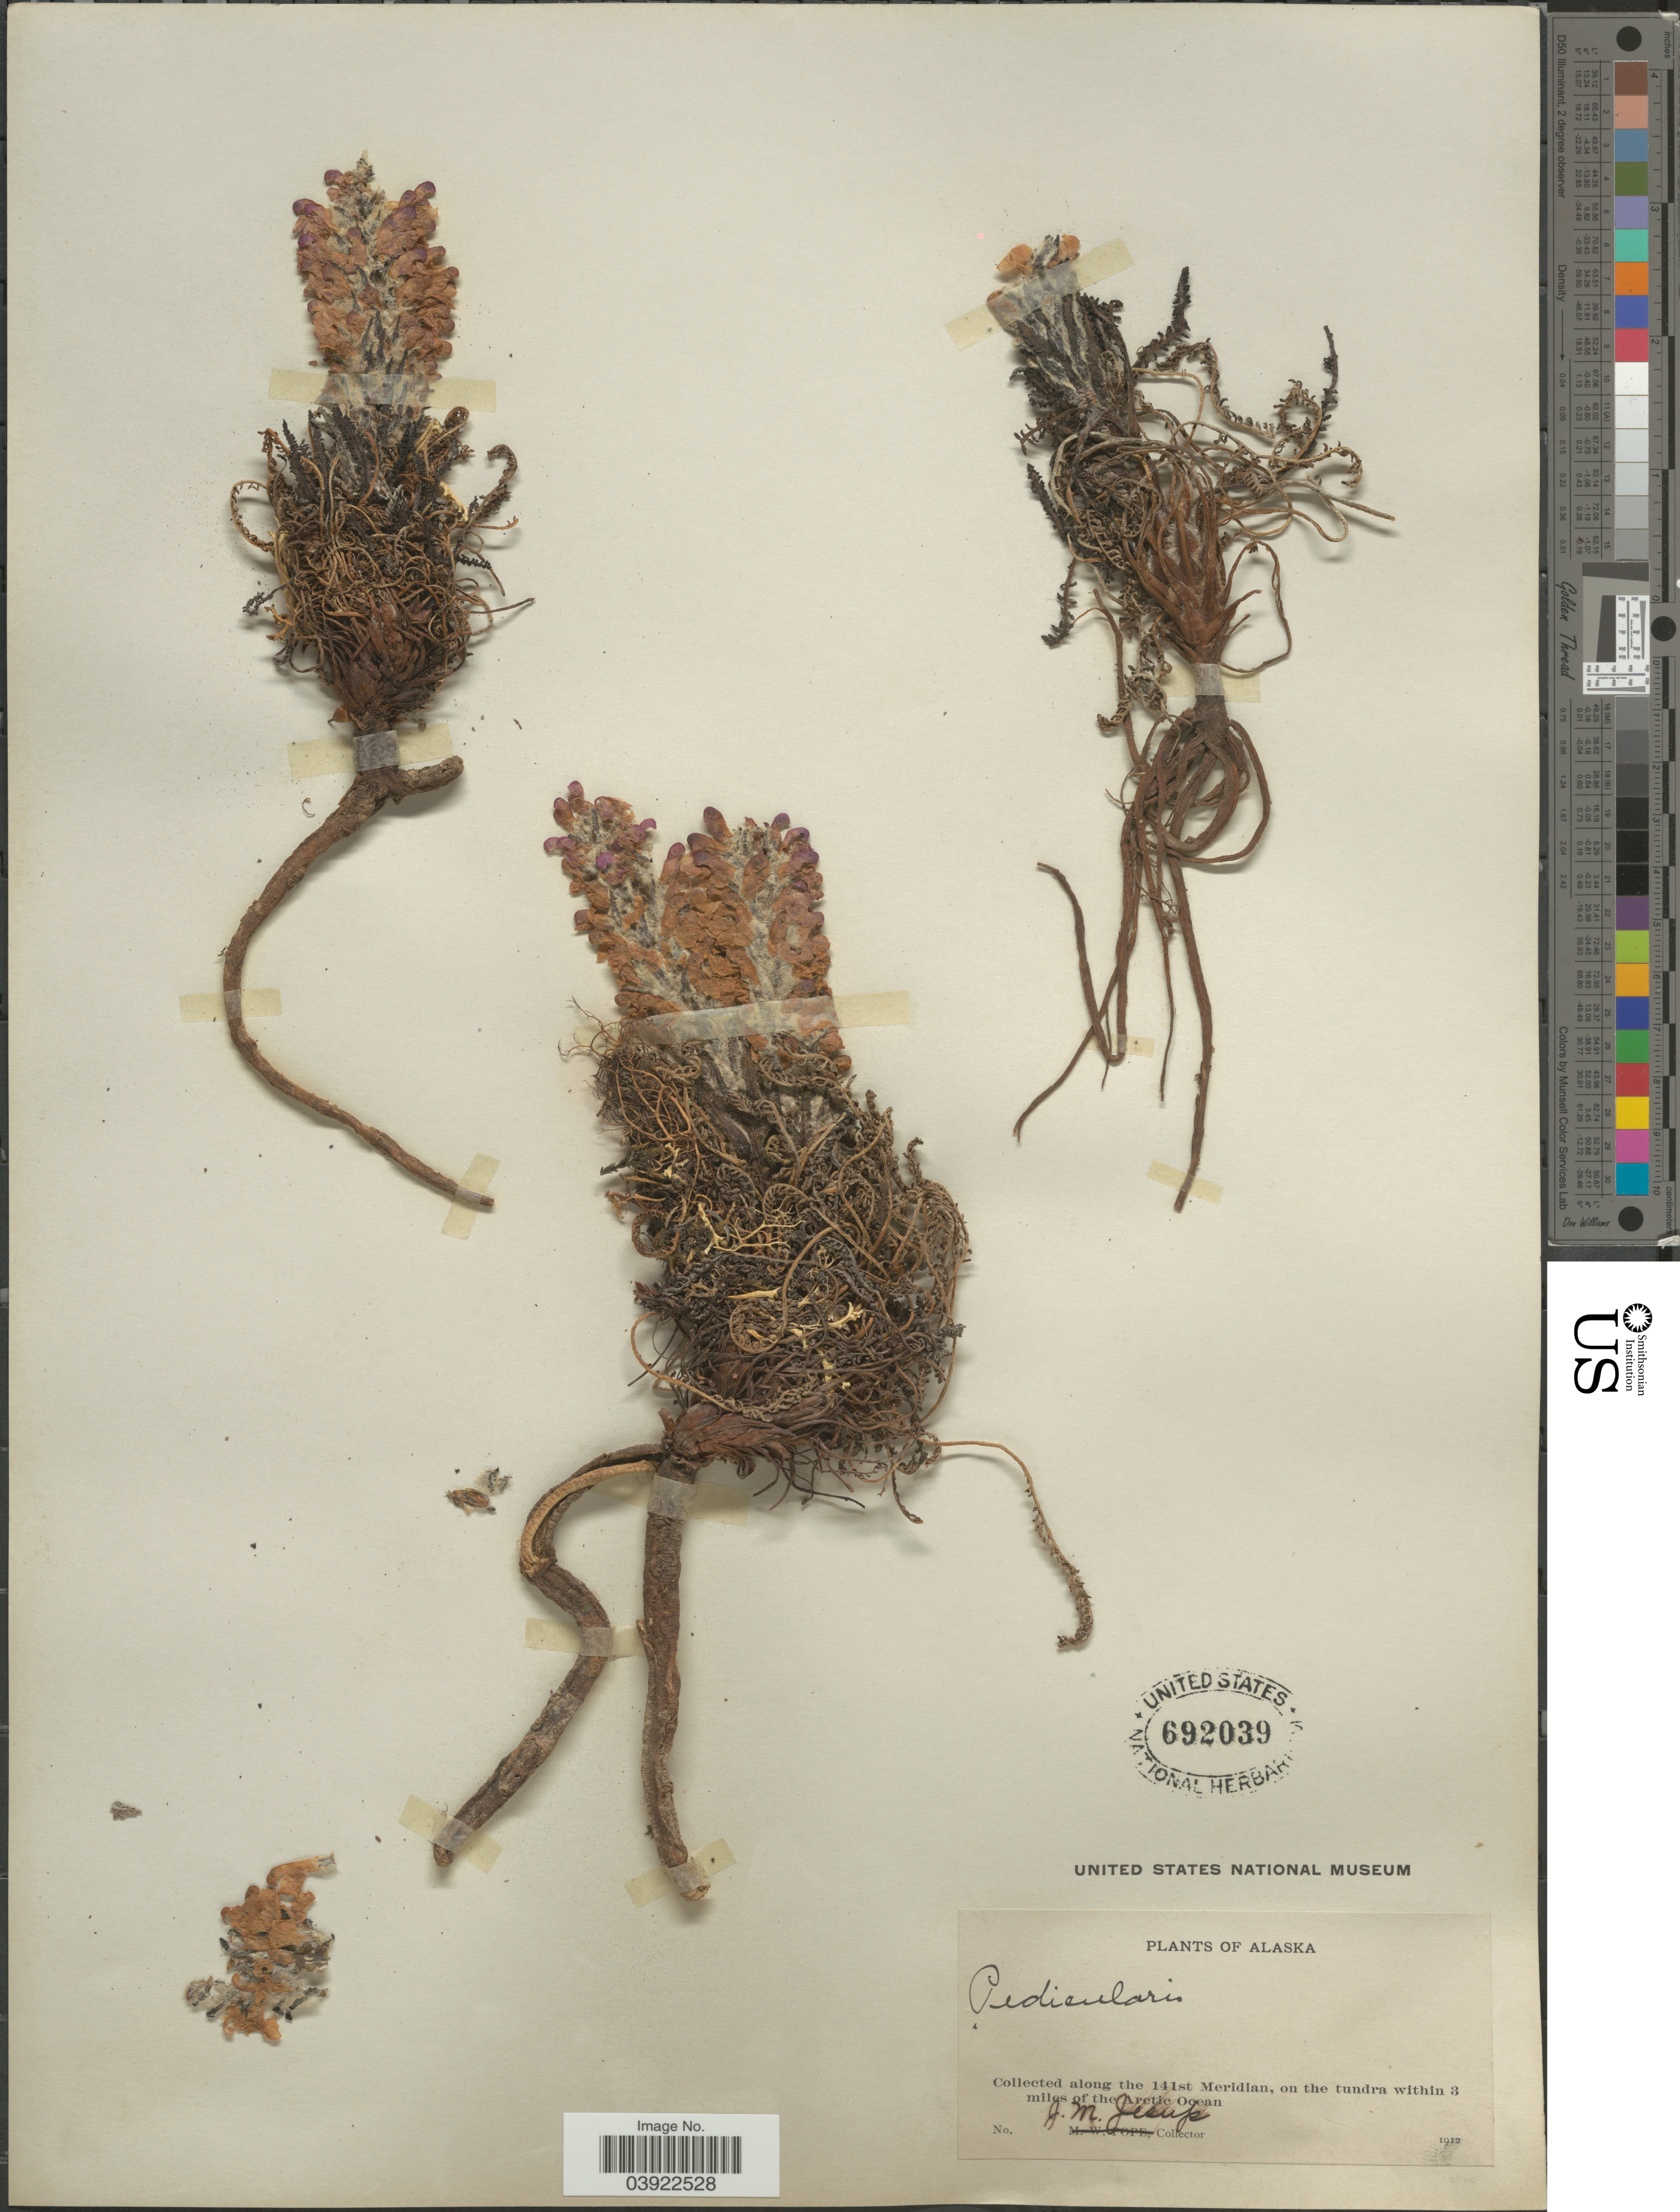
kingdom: Plantae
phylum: Tracheophyta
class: Magnoliopsida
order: Lamiales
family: Orobanchaceae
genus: Pedicularis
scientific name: Pedicularis lanata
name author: Willd. ex Cham. & Schltdl.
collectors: J. Jesup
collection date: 1912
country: United States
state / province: Alaska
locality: Along the 141st Meridian, on the tundra within 3 miles of the Arctic Ocean.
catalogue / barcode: US 692039